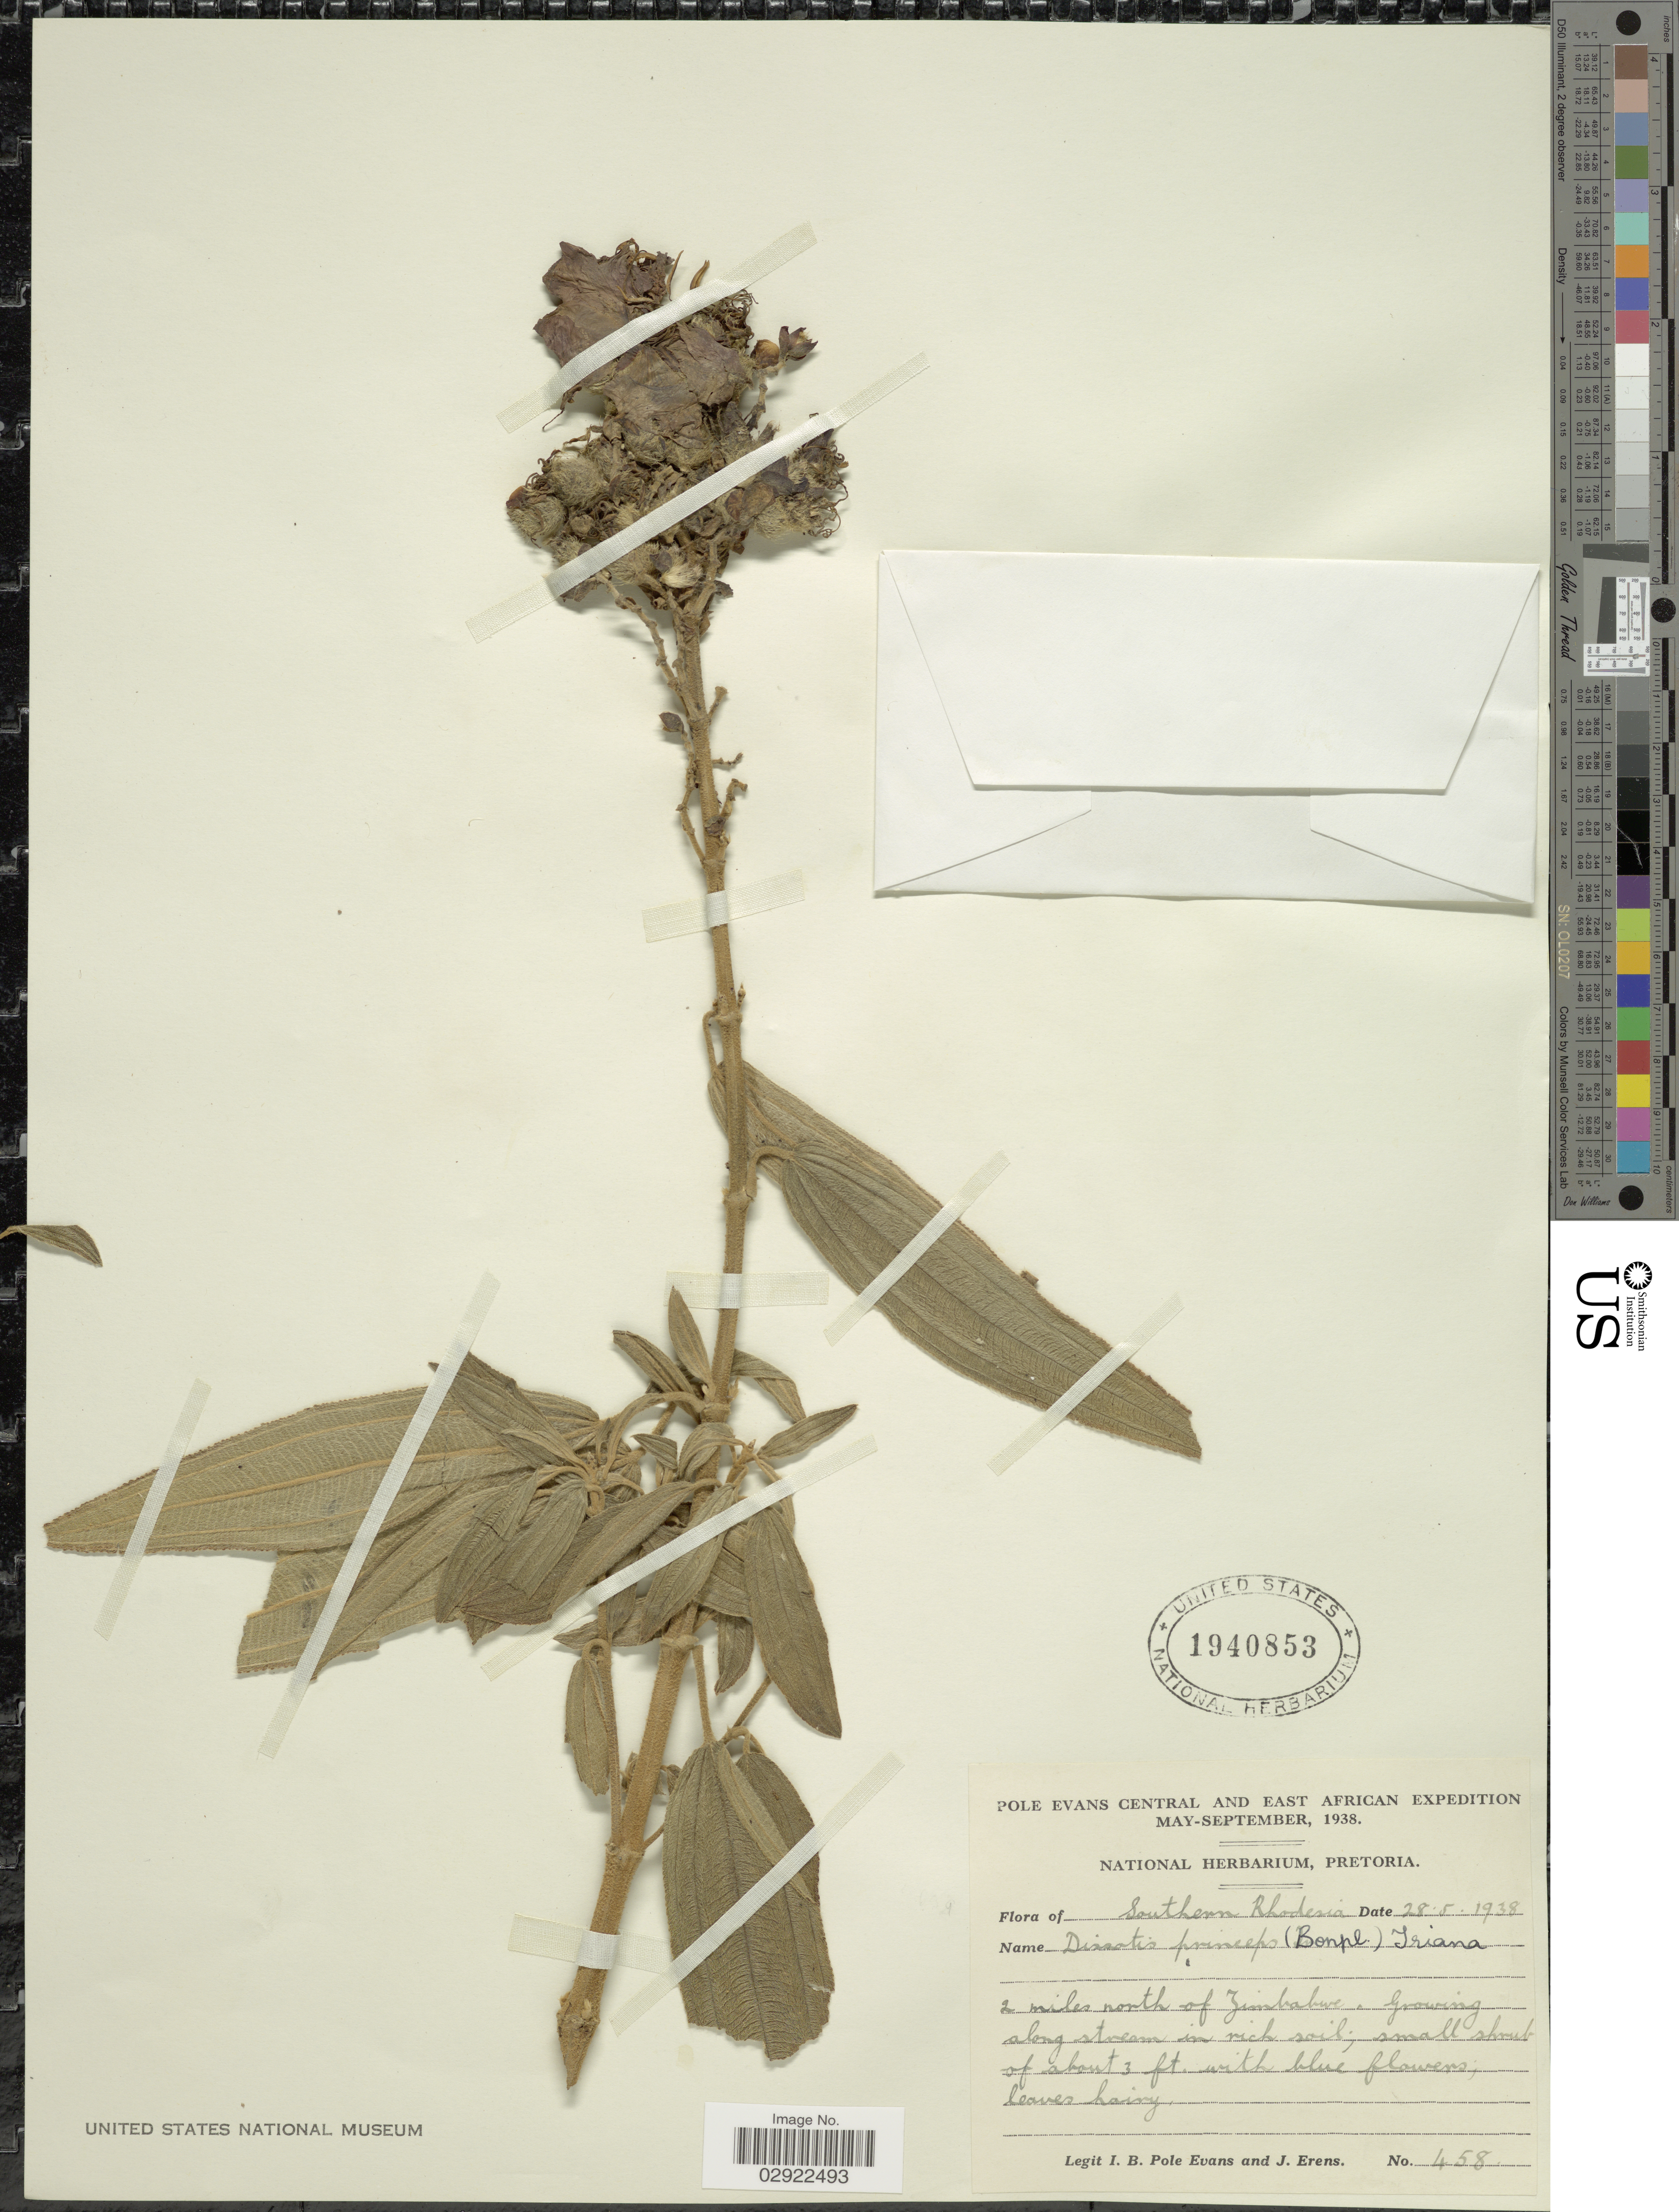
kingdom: Plantae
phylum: Tracheophyta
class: Magnoliopsida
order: Myrtales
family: Melastomataceae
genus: Rosettea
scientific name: Rosettea princeps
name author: (Kunth) Ver.-Lib. & G. Kadereit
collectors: I. B. Pole-Evans & J. Erens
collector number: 458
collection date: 1938-05-28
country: Zimbabwe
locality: Southern Rhodesia, 2 miles north of Zimbabwe, Growing along stream in rich soil.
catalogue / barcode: US 1940853